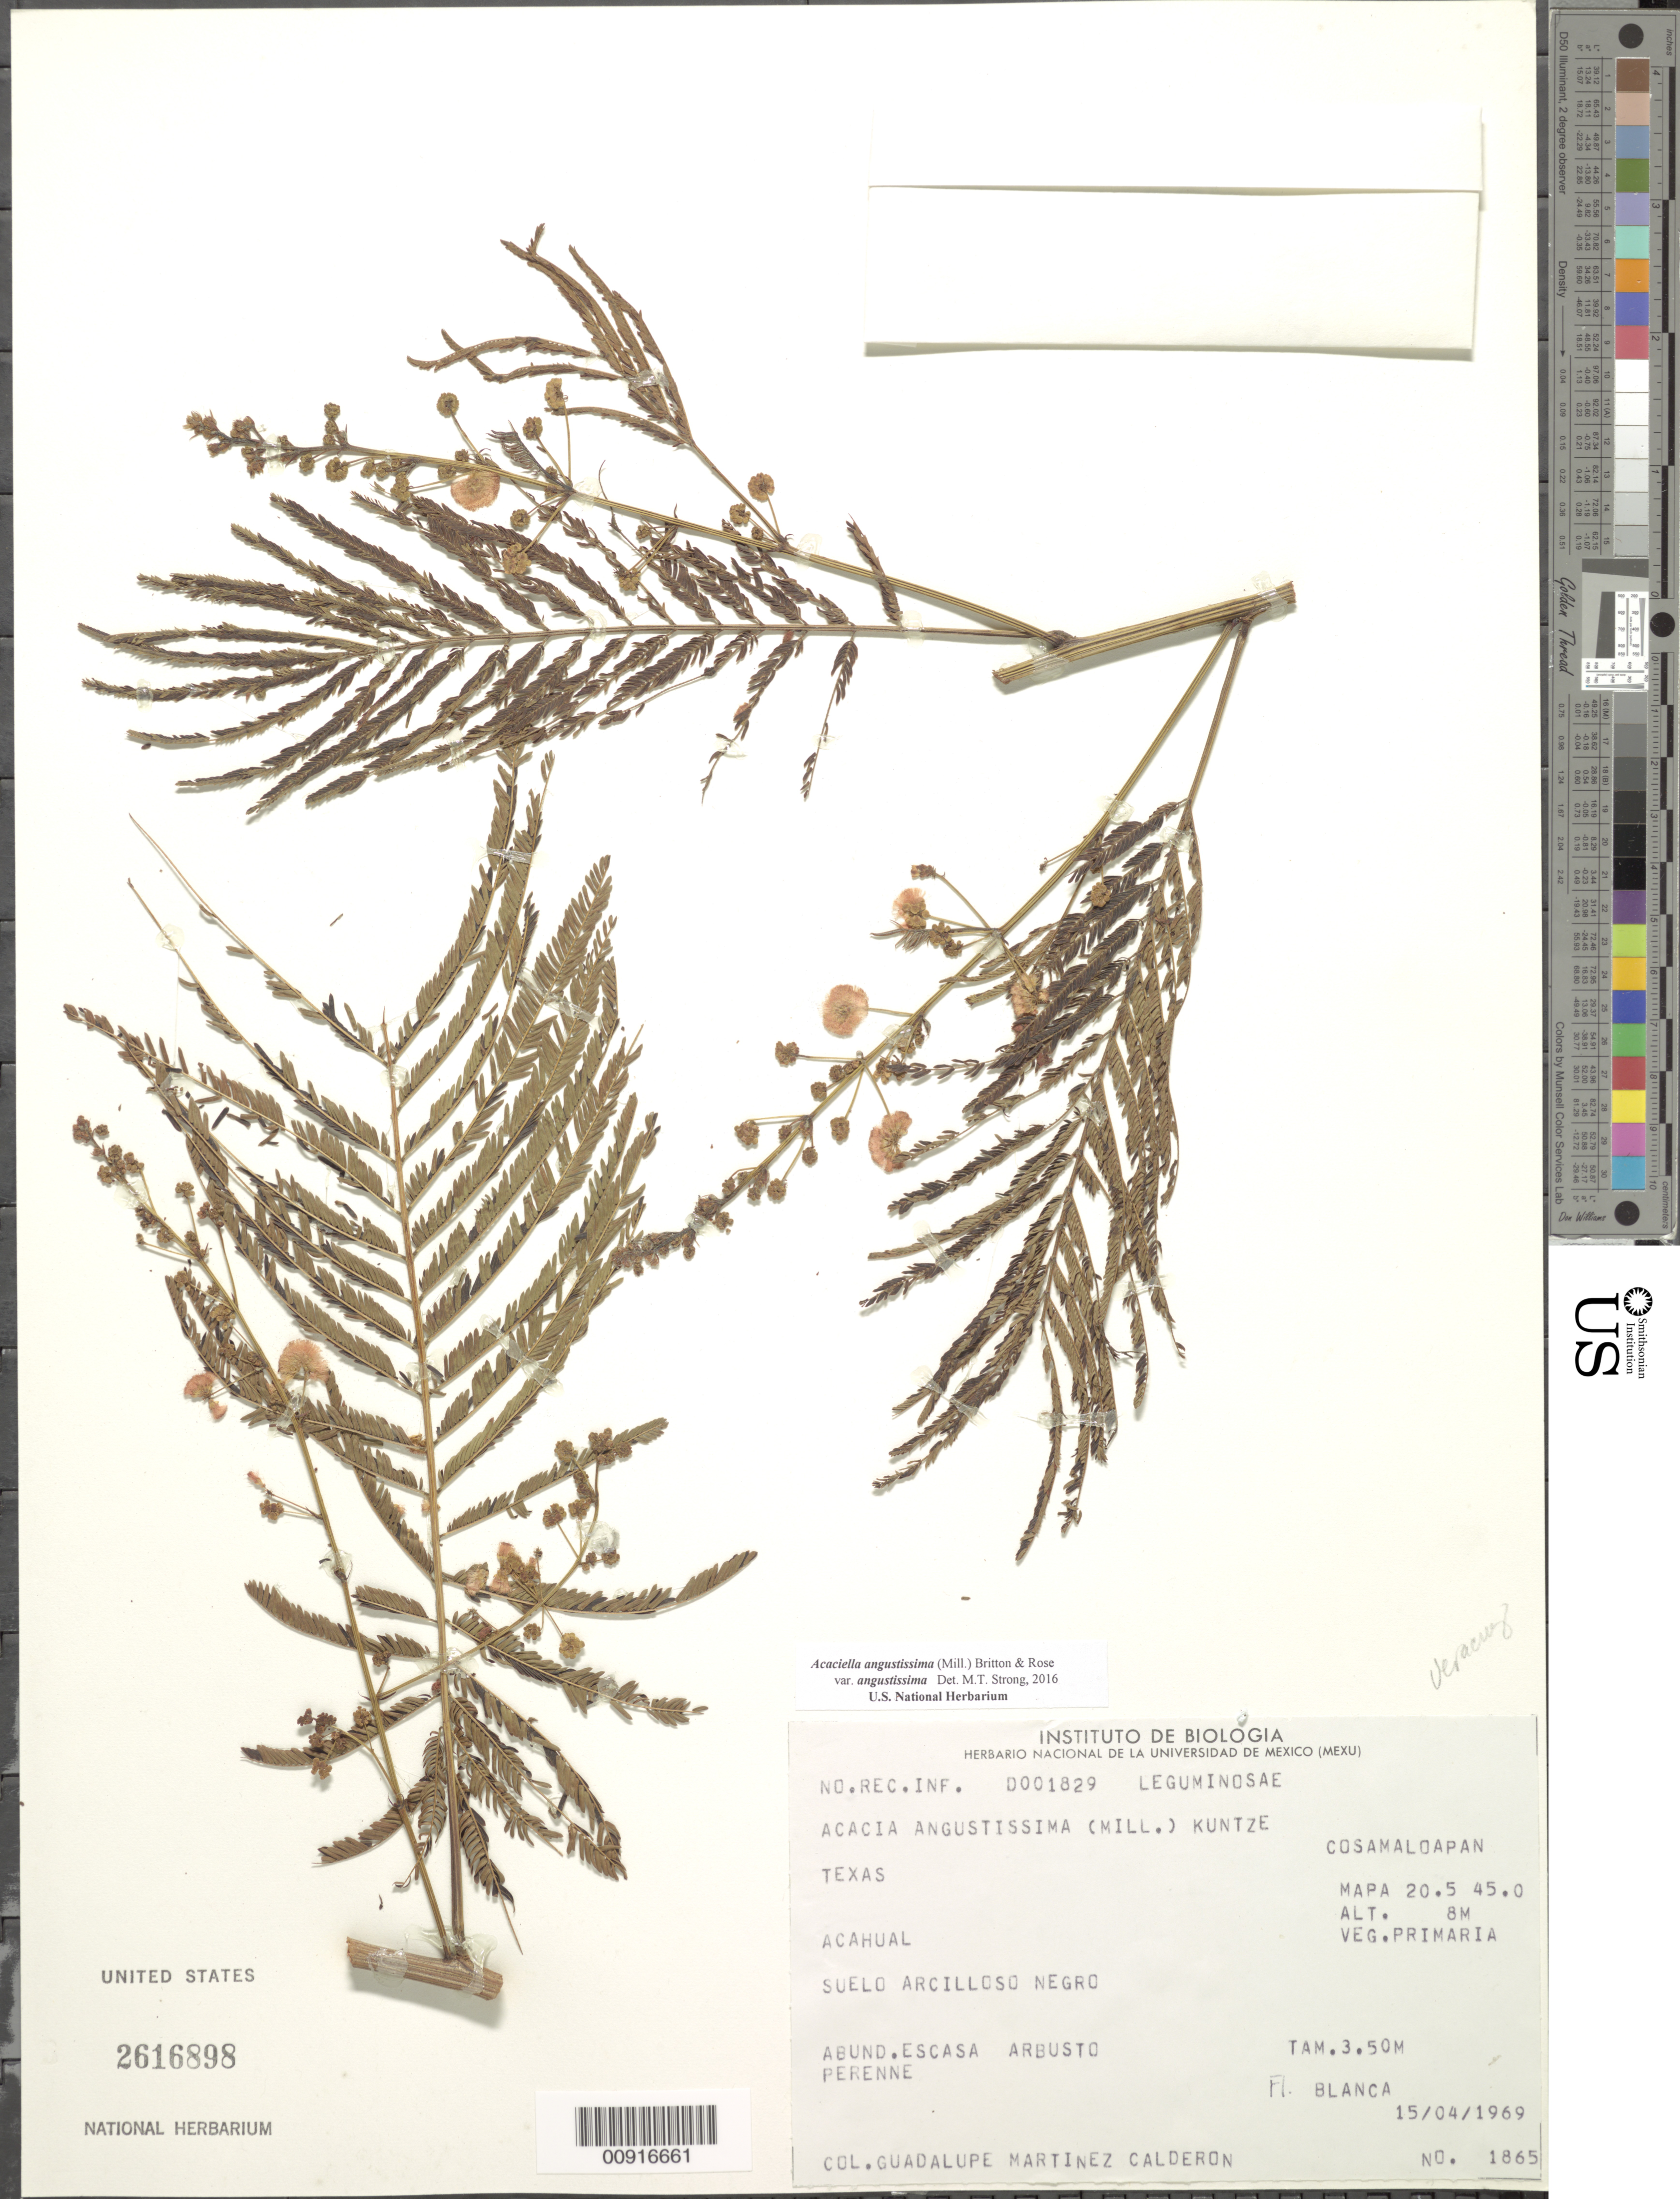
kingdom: Plantae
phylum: Tracheophyta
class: Magnoliopsida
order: Fabales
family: Fabaceae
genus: Acaciella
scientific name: Acaciella angustissima var. angustissima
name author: (Mill.) Britton & Rose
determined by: Strong, M. T., (US), Smithsonian Institution - National Museum of Natural History (UNITED STATES)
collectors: G. Martinez-C.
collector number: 1865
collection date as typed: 15 Apr 1969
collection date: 1969-04-15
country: Mexico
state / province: Veracruz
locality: Texas, Cosamaloapan. Mapa 20.5 45.0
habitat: Acahual. Veg. primaria. Suelo arcilloso negro.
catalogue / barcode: US 2616898